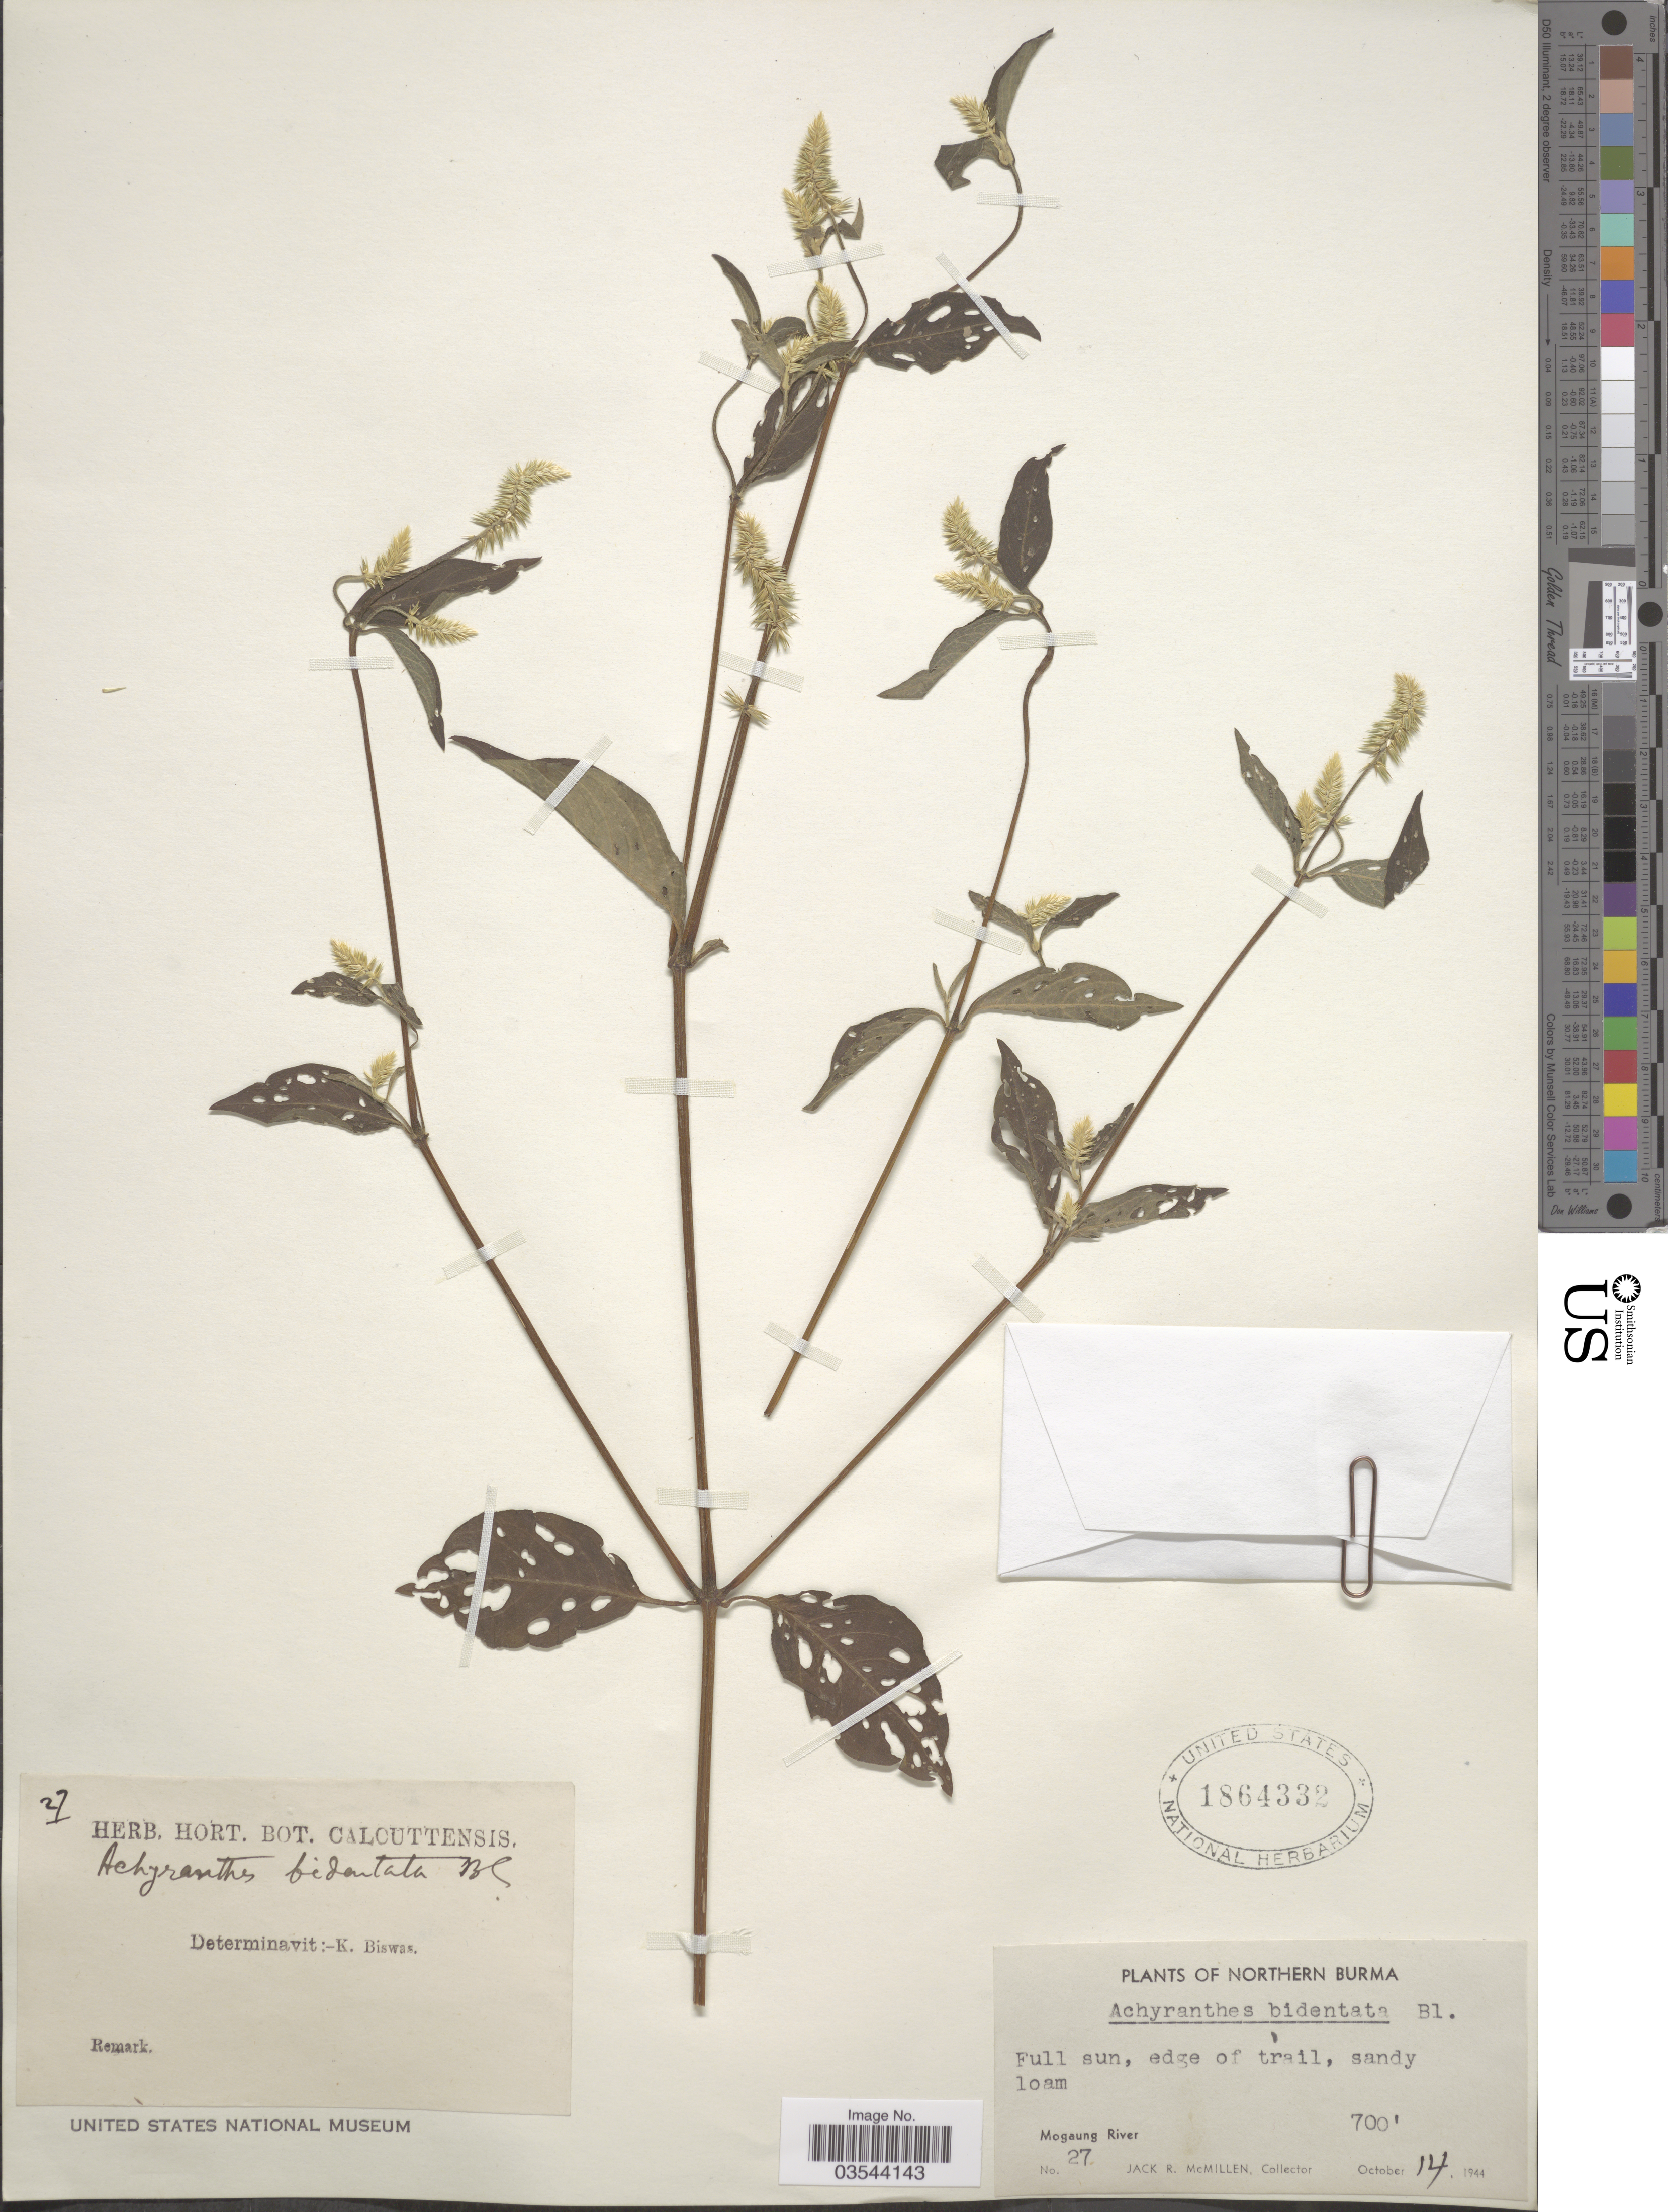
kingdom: Plantae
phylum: Tracheophyta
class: Magnoliopsida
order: Caryophyllales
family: Amaranthaceae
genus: Achyranthes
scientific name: Achyranthes bidentata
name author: Blume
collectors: J. McMillen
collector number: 27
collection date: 1944-10-14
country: Myanmar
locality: Northern Burma. Mogaung River.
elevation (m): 213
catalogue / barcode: US 1864332